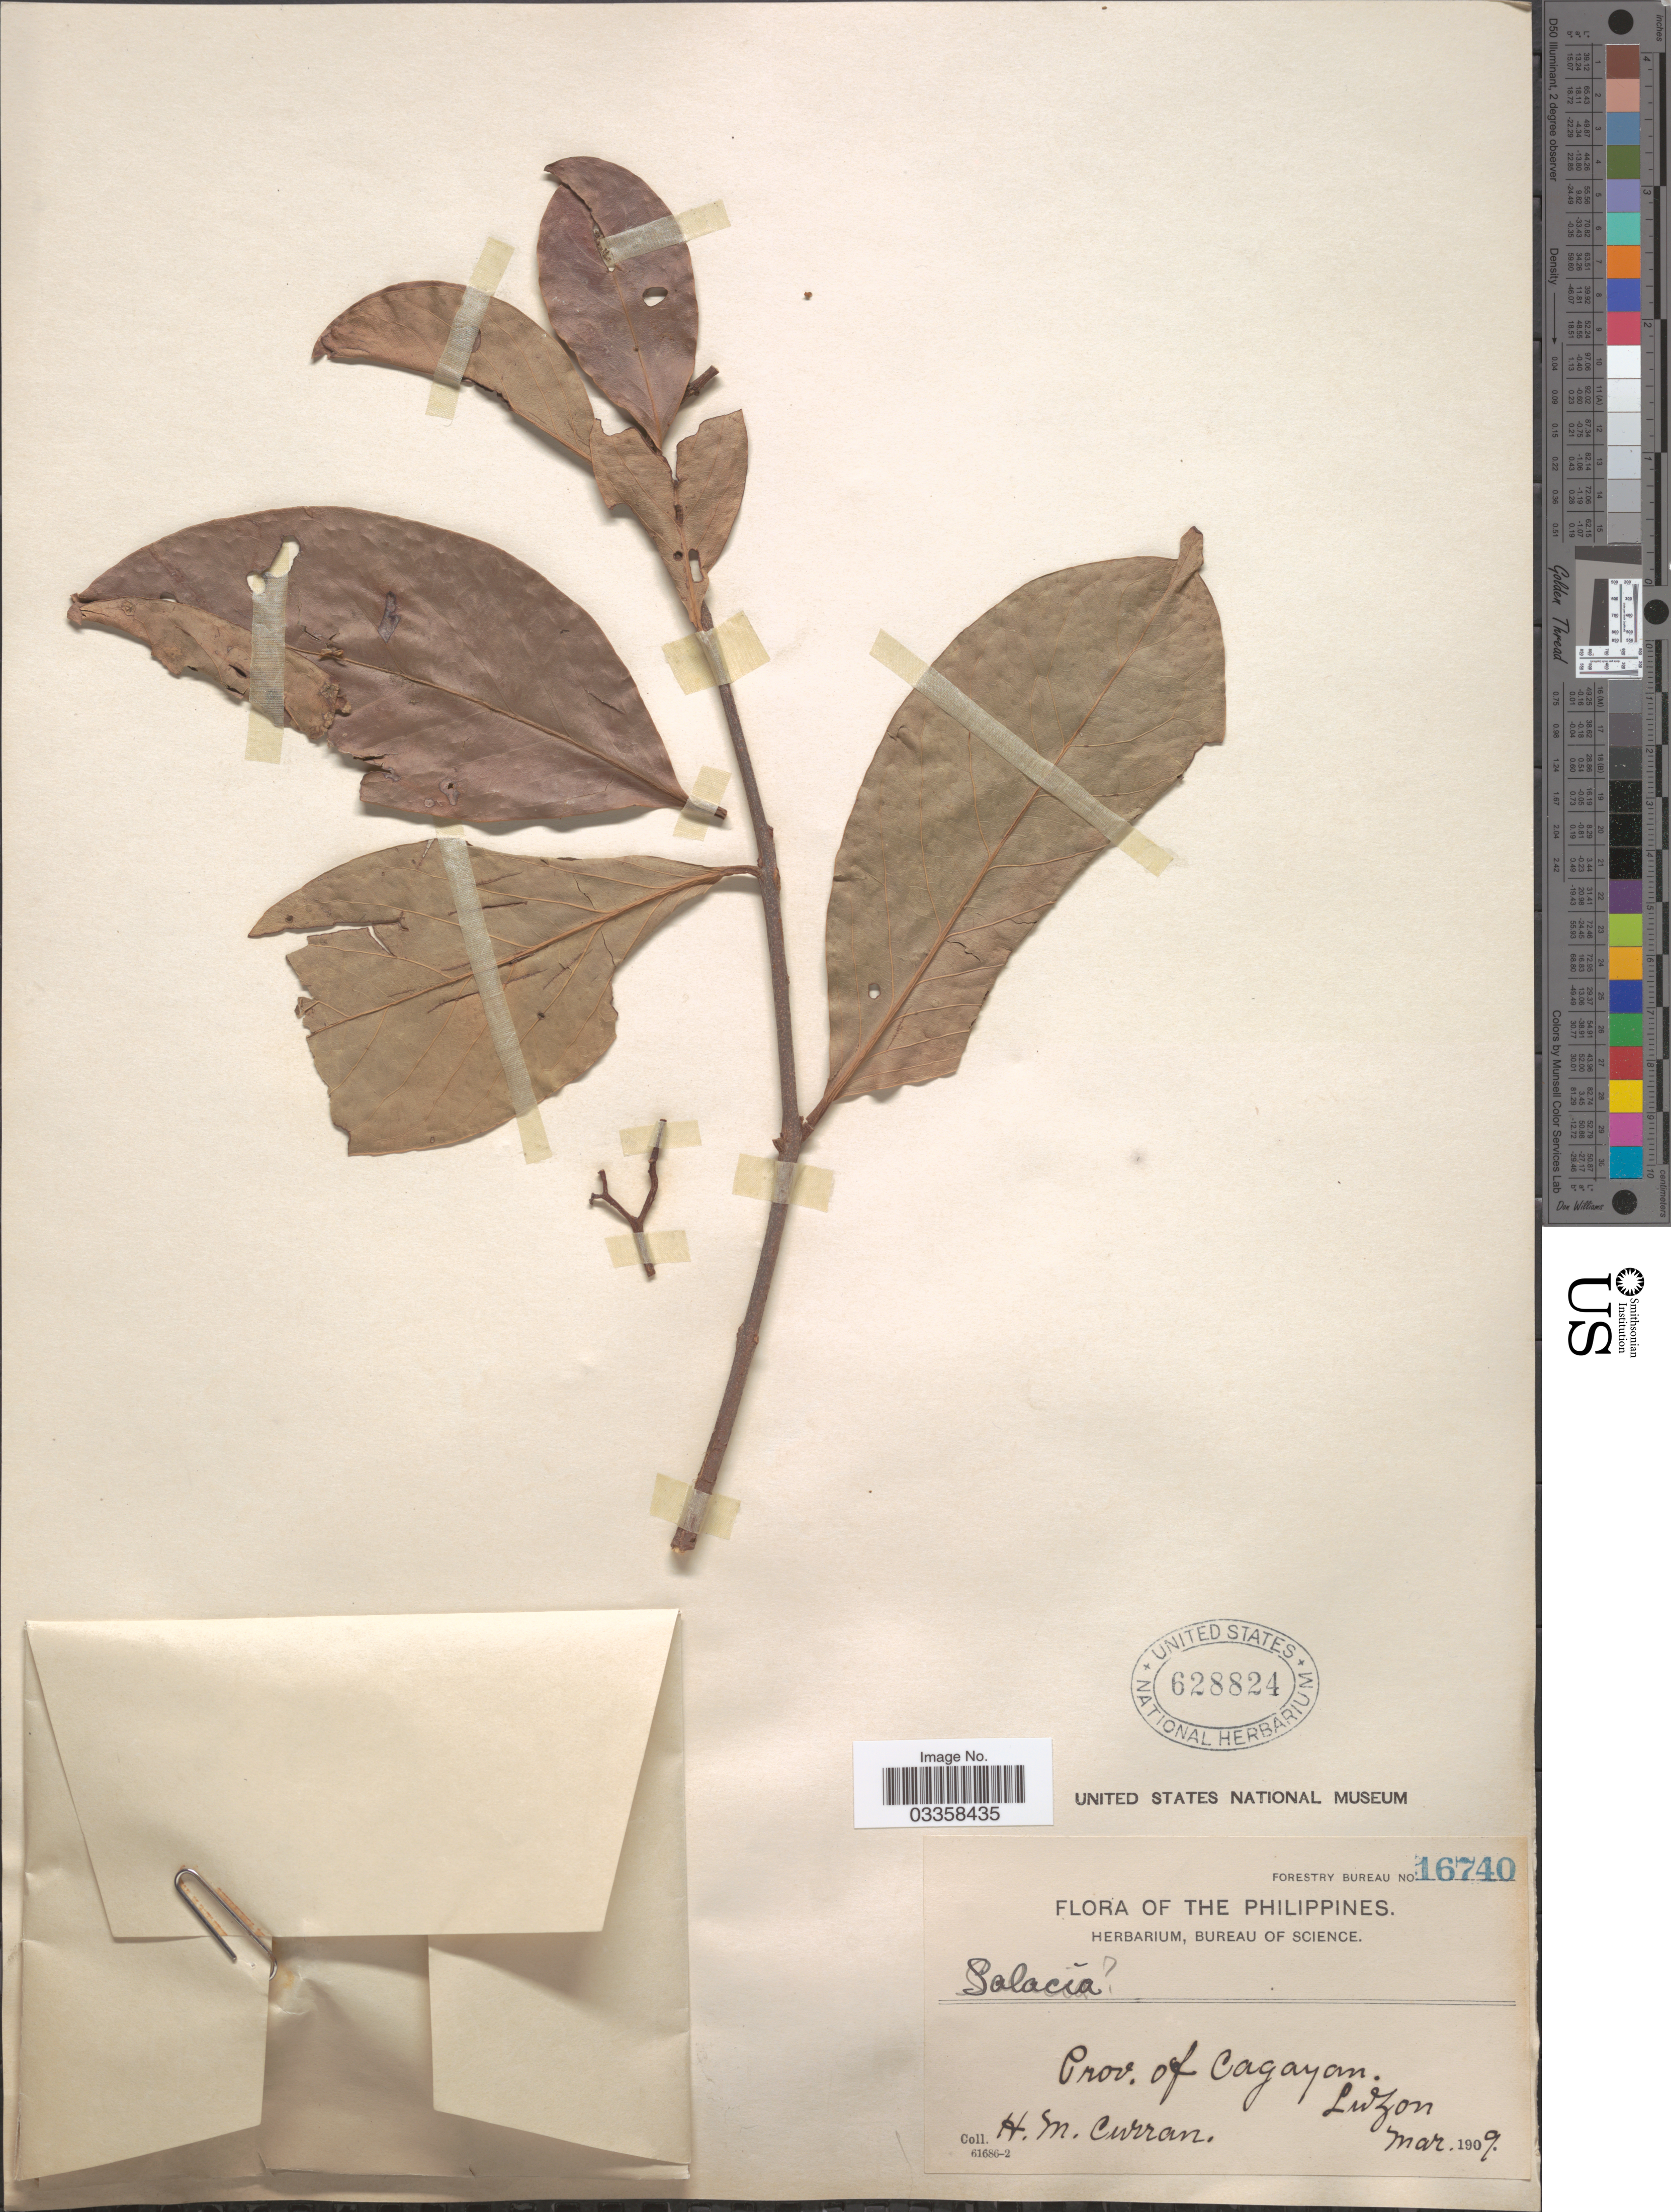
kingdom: Plantae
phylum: Tracheophyta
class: Magnoliopsida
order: Celastrales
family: Celastraceae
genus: Salacia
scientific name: Salacia sp.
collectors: H. M. Curran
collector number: Forestry Bureau 16740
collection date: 1909-03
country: Philippines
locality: Prov. of Cagayan. Luzon.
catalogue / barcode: US 628824